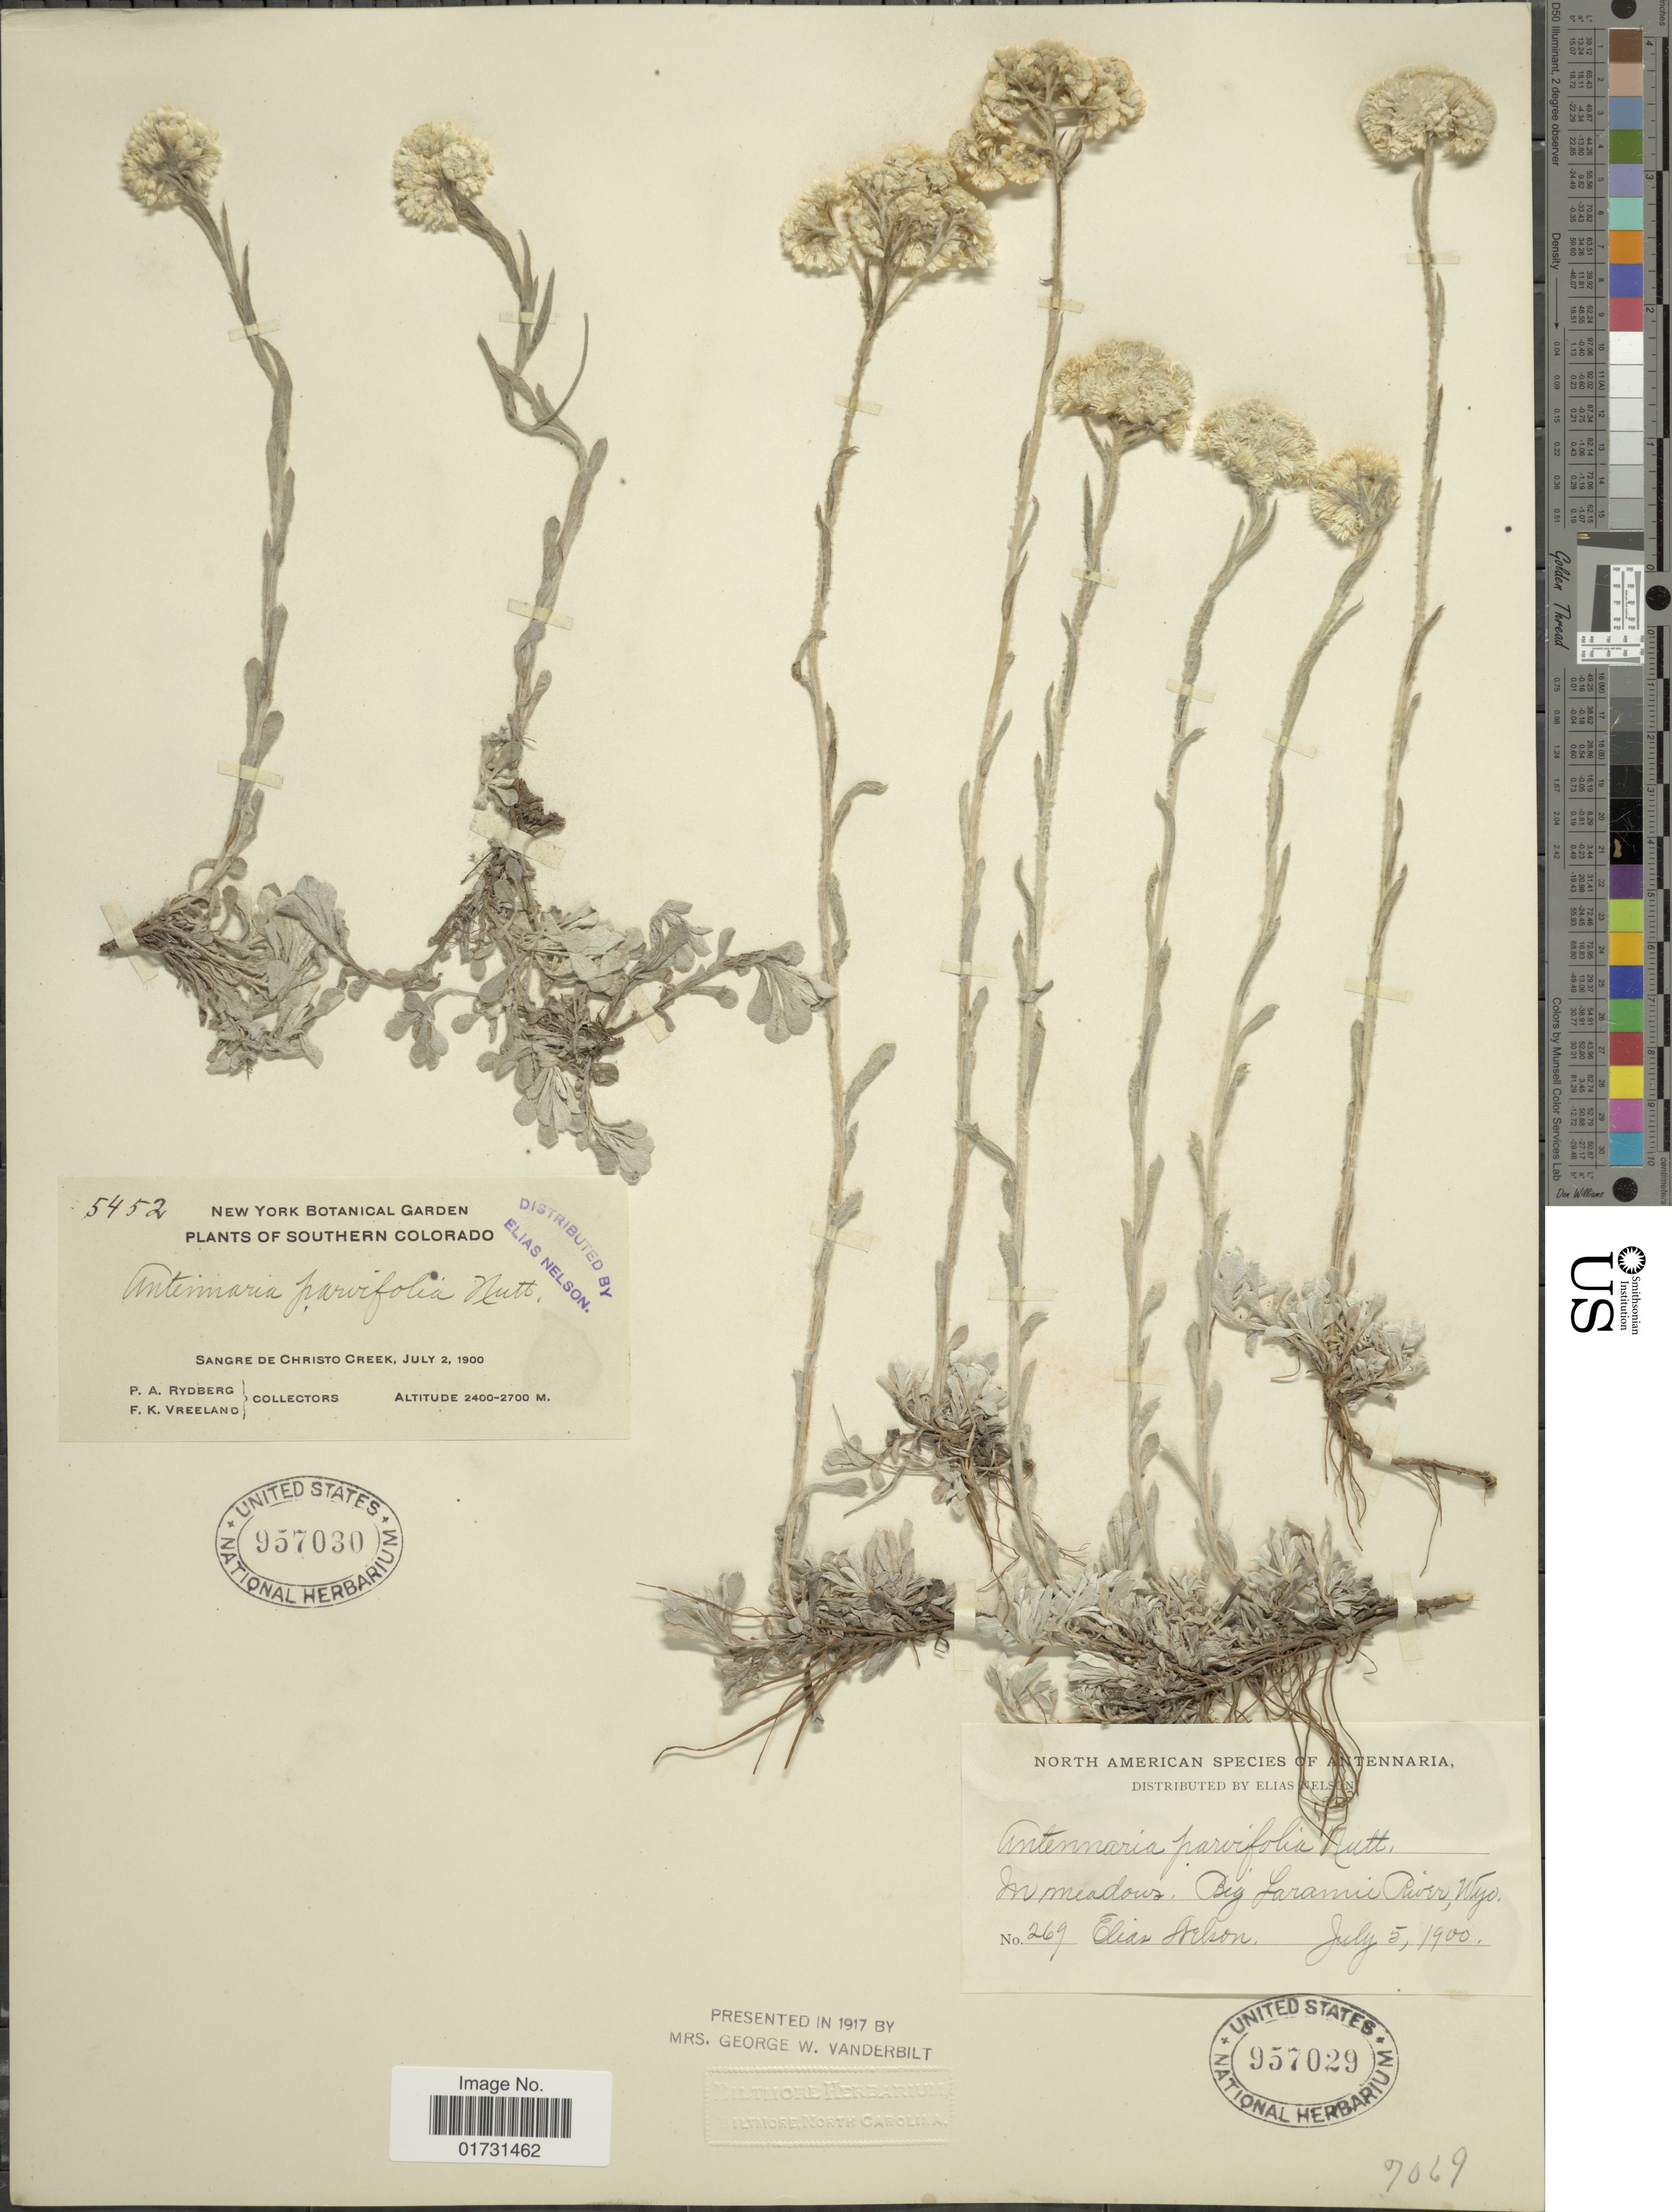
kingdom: Plantae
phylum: Tracheophyta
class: Magnoliopsida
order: Asterales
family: Asteraceae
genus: Antennaria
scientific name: Antennaria microphylla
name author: Rydb.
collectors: E. Nelson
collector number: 269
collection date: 1900-07-05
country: United States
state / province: Wyoming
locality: Big Laramie River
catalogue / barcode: US 957029